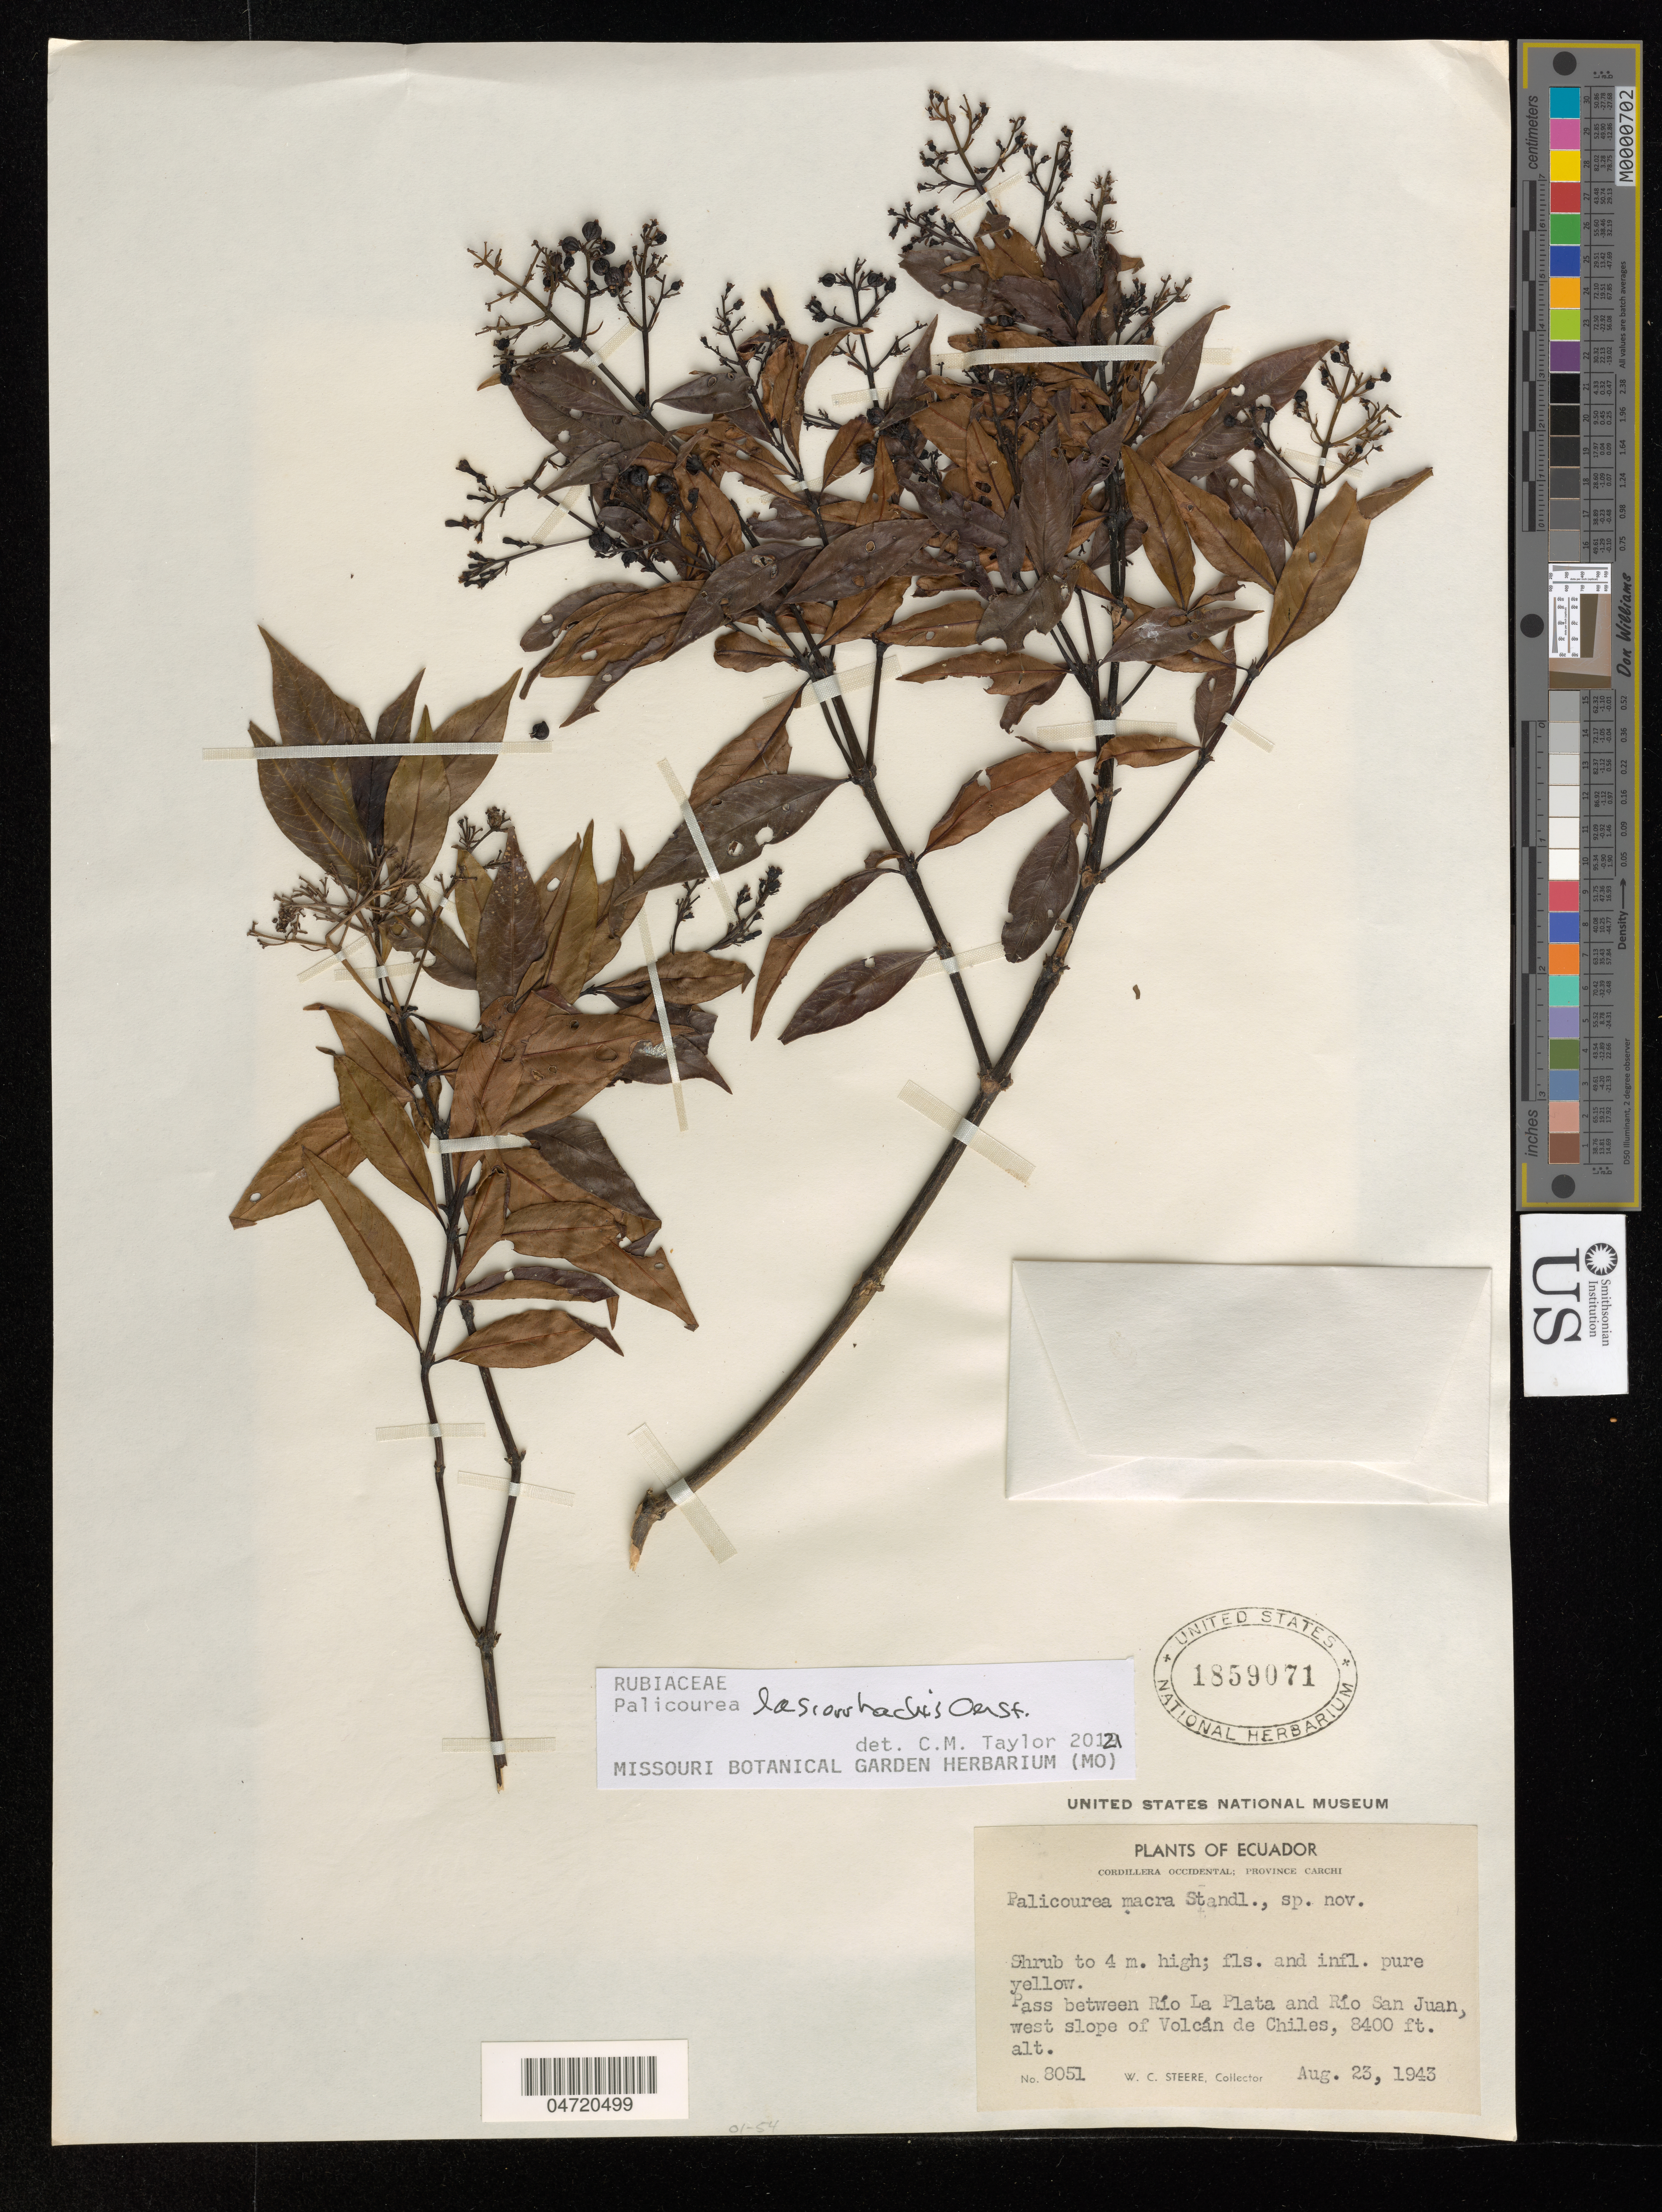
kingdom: Plantae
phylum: Tracheophyta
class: Magnoliopsida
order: Gentianales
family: Rubiaceae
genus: Palicourea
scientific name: Palicourea lasiorrhachis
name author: Oerst.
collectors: W. C. Steere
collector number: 8051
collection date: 1943-08-23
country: Ecuador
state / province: Carchi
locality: Cordillera occidental. Pass between Río La Plata and Río San Juan, west slope of Volcán de Chiles.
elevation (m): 2560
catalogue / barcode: US 1859071